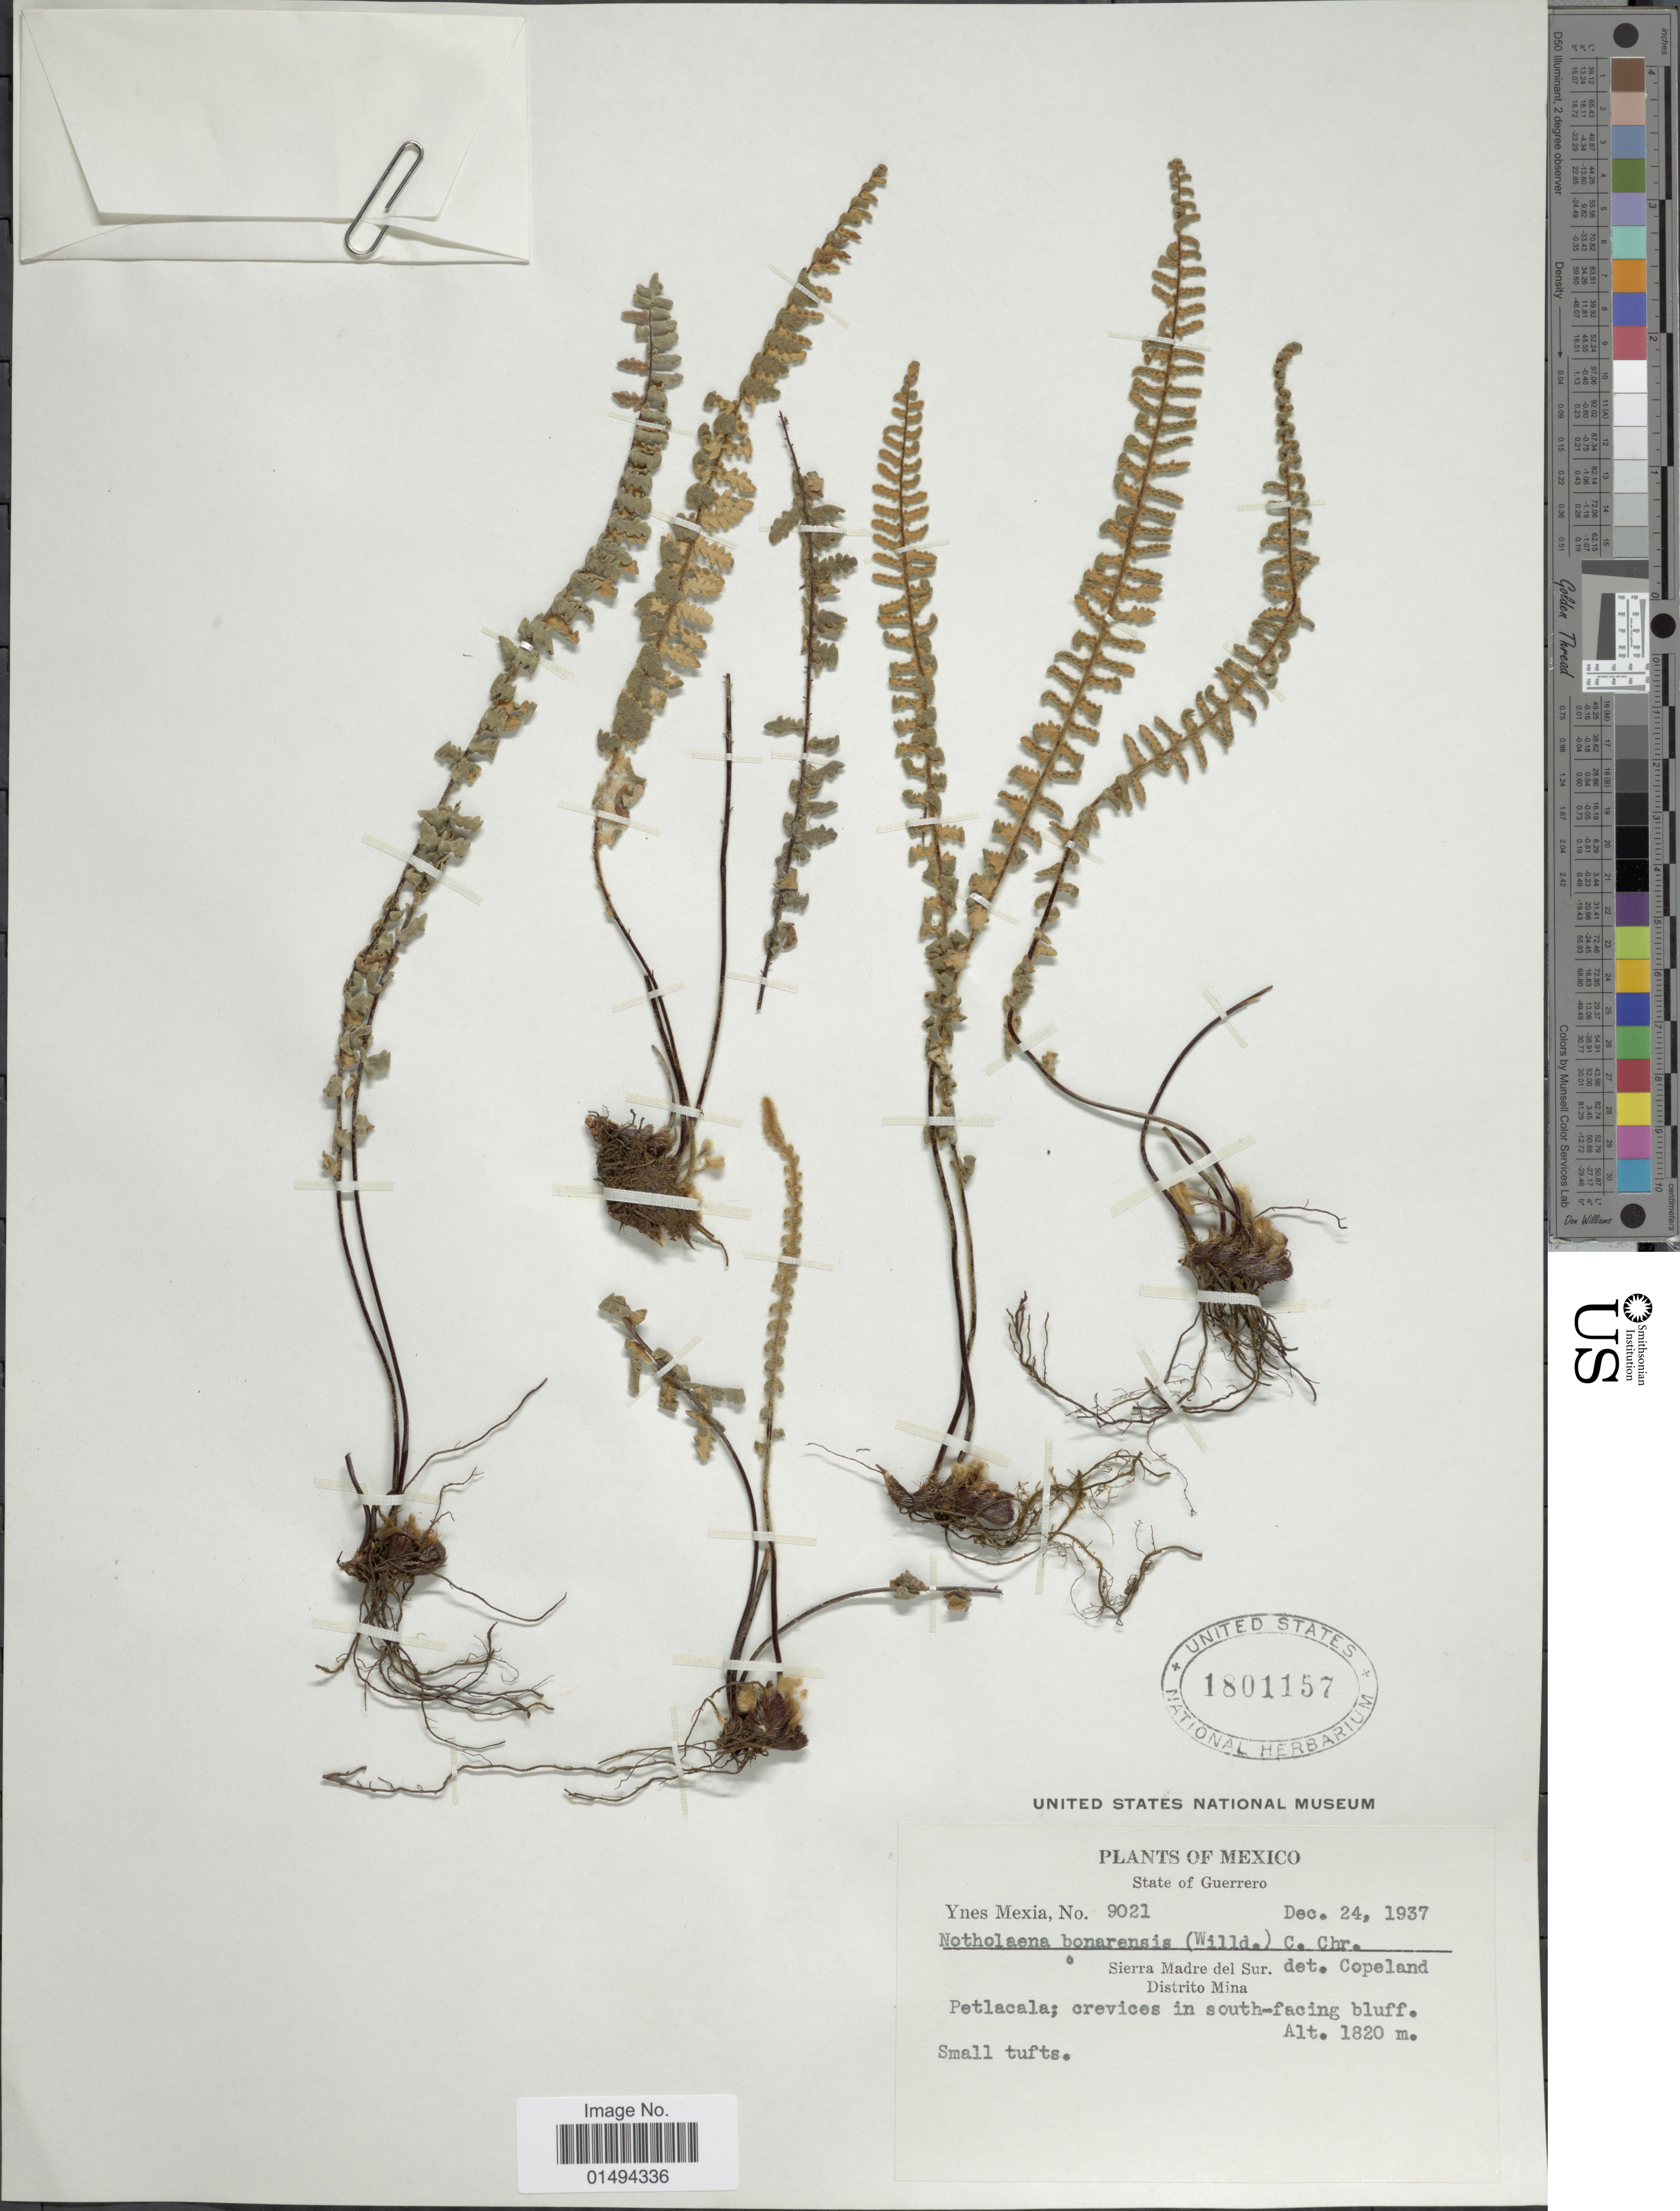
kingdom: Plantae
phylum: Tracheophyta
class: Polypodiopsida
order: Polypodiales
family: Pteridaceae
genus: Myriopteris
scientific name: Myriopteris aurea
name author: (Poir.) Grusz & Windham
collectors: Y. Mexia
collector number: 9021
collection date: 1937-12-24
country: Mexico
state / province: Guerrero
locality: Sierra Madre del Sur, Distrito Mina, Petlacala; crevices in south facing bluff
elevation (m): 1820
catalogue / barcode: US 1801157